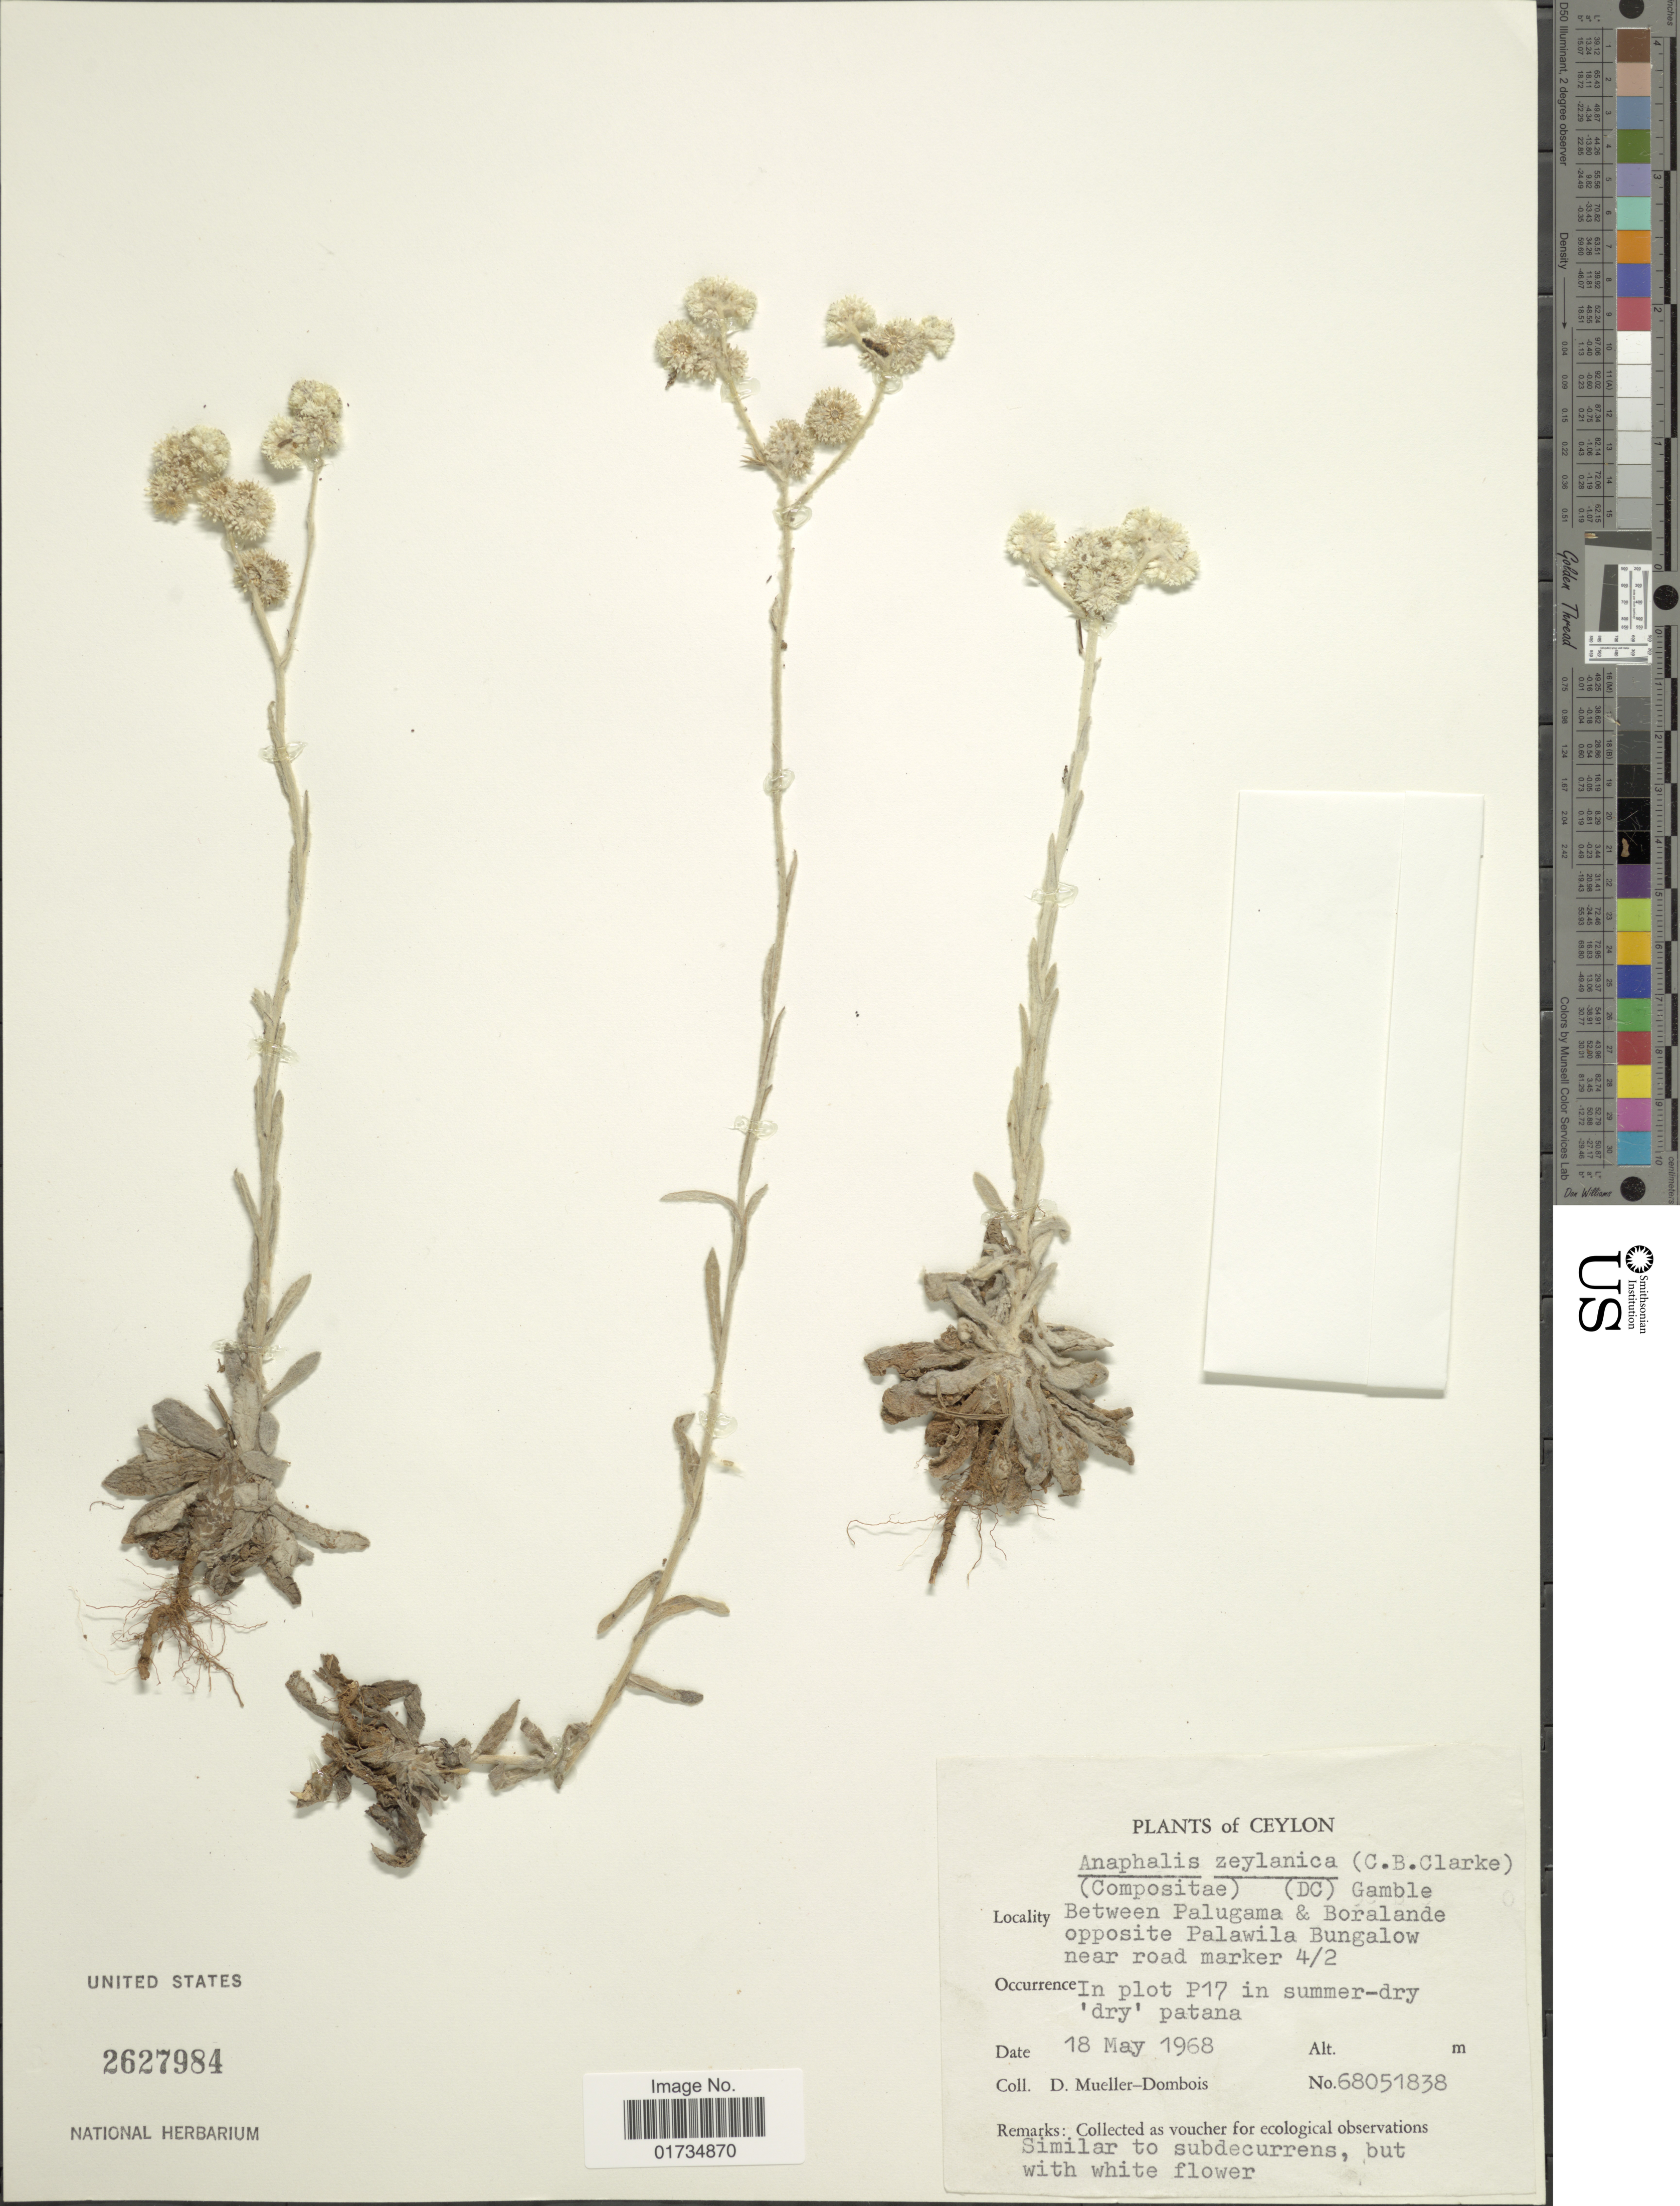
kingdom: Plantae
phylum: Tracheophyta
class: Magnoliopsida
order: Asterales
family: Asteraceae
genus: Anaphalis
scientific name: Anaphalis subdecurrens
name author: (DC.) Gamble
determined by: Chen, Y. S.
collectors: D. Mueller-Dombois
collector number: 68051838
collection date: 1968-05-18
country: Sri Lanka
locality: Ceylon. Between Palugama & Boralande opposite Palawila Bungalow near road marker 4/2. In plot P17 in summer-dry 'dry' patana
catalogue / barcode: US 2627984